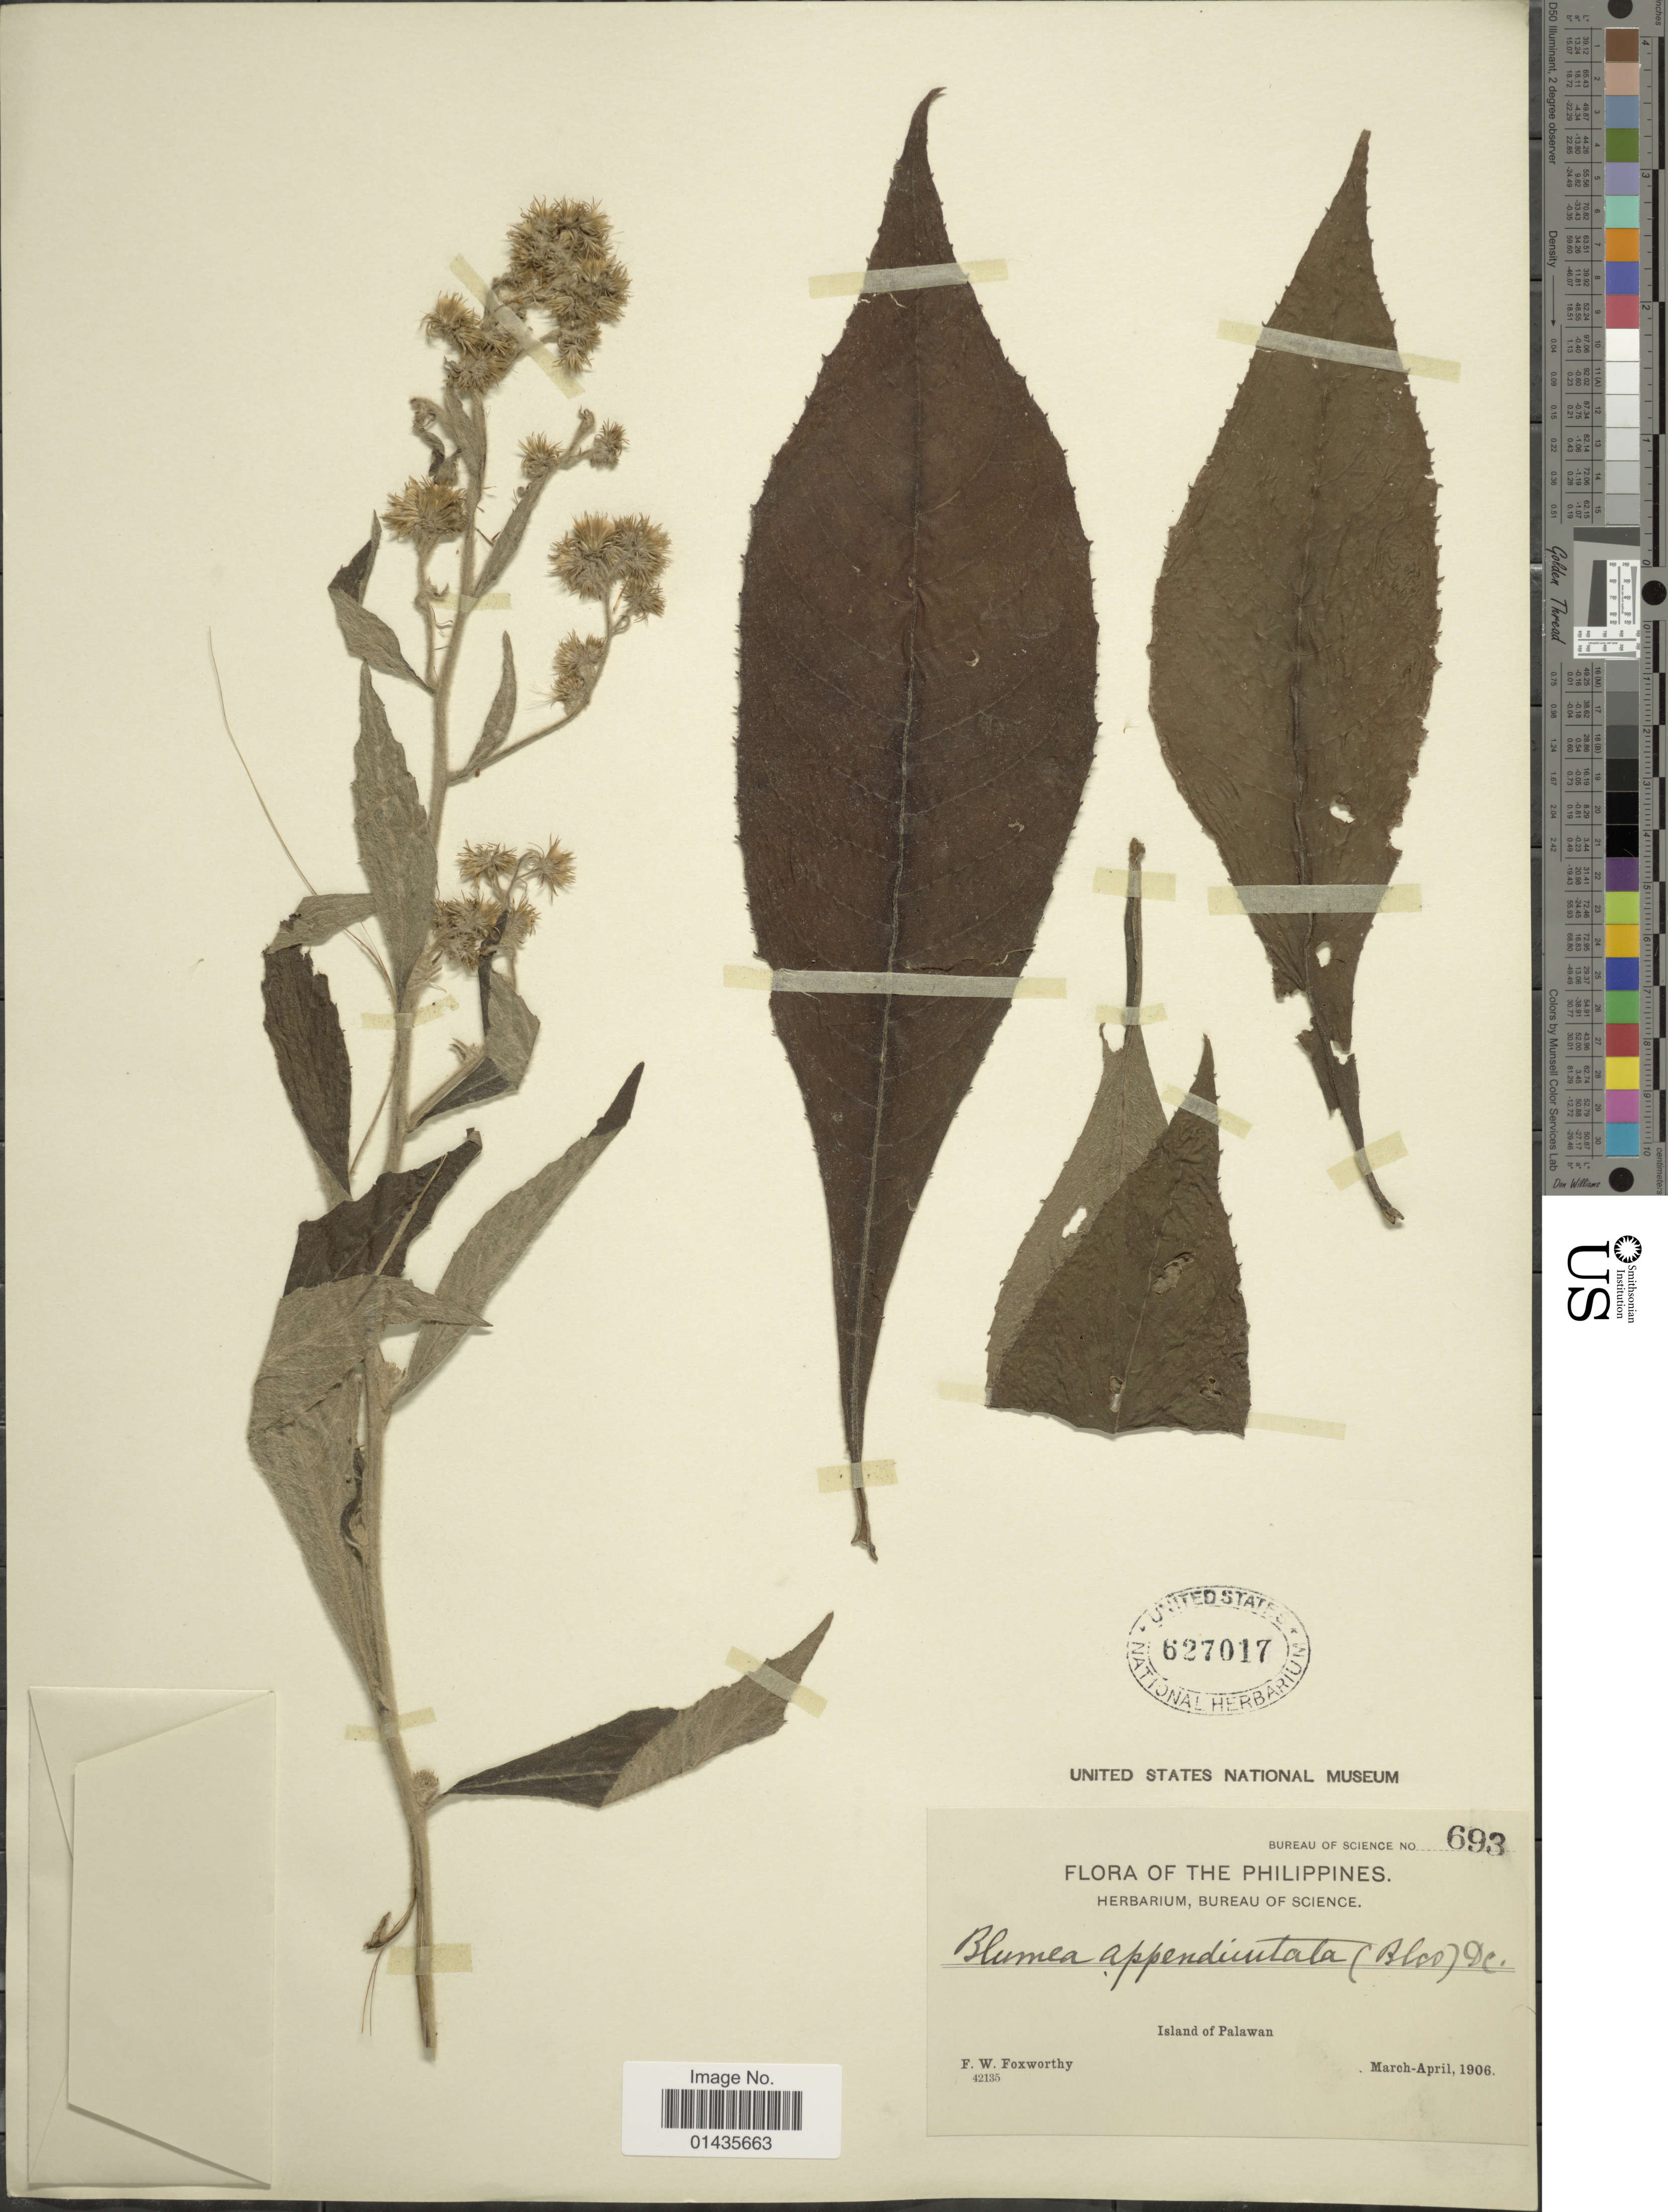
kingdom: Plantae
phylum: Tracheophyta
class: Magnoliopsida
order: Asterales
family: Asteraceae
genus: Blumea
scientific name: Blumea appendiculata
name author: DC.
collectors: F. W. Foxworthy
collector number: Bureau of Science 693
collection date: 1906-03/1906-04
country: Philippines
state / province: Mimaropa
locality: Island of Palawan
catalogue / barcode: US 627017